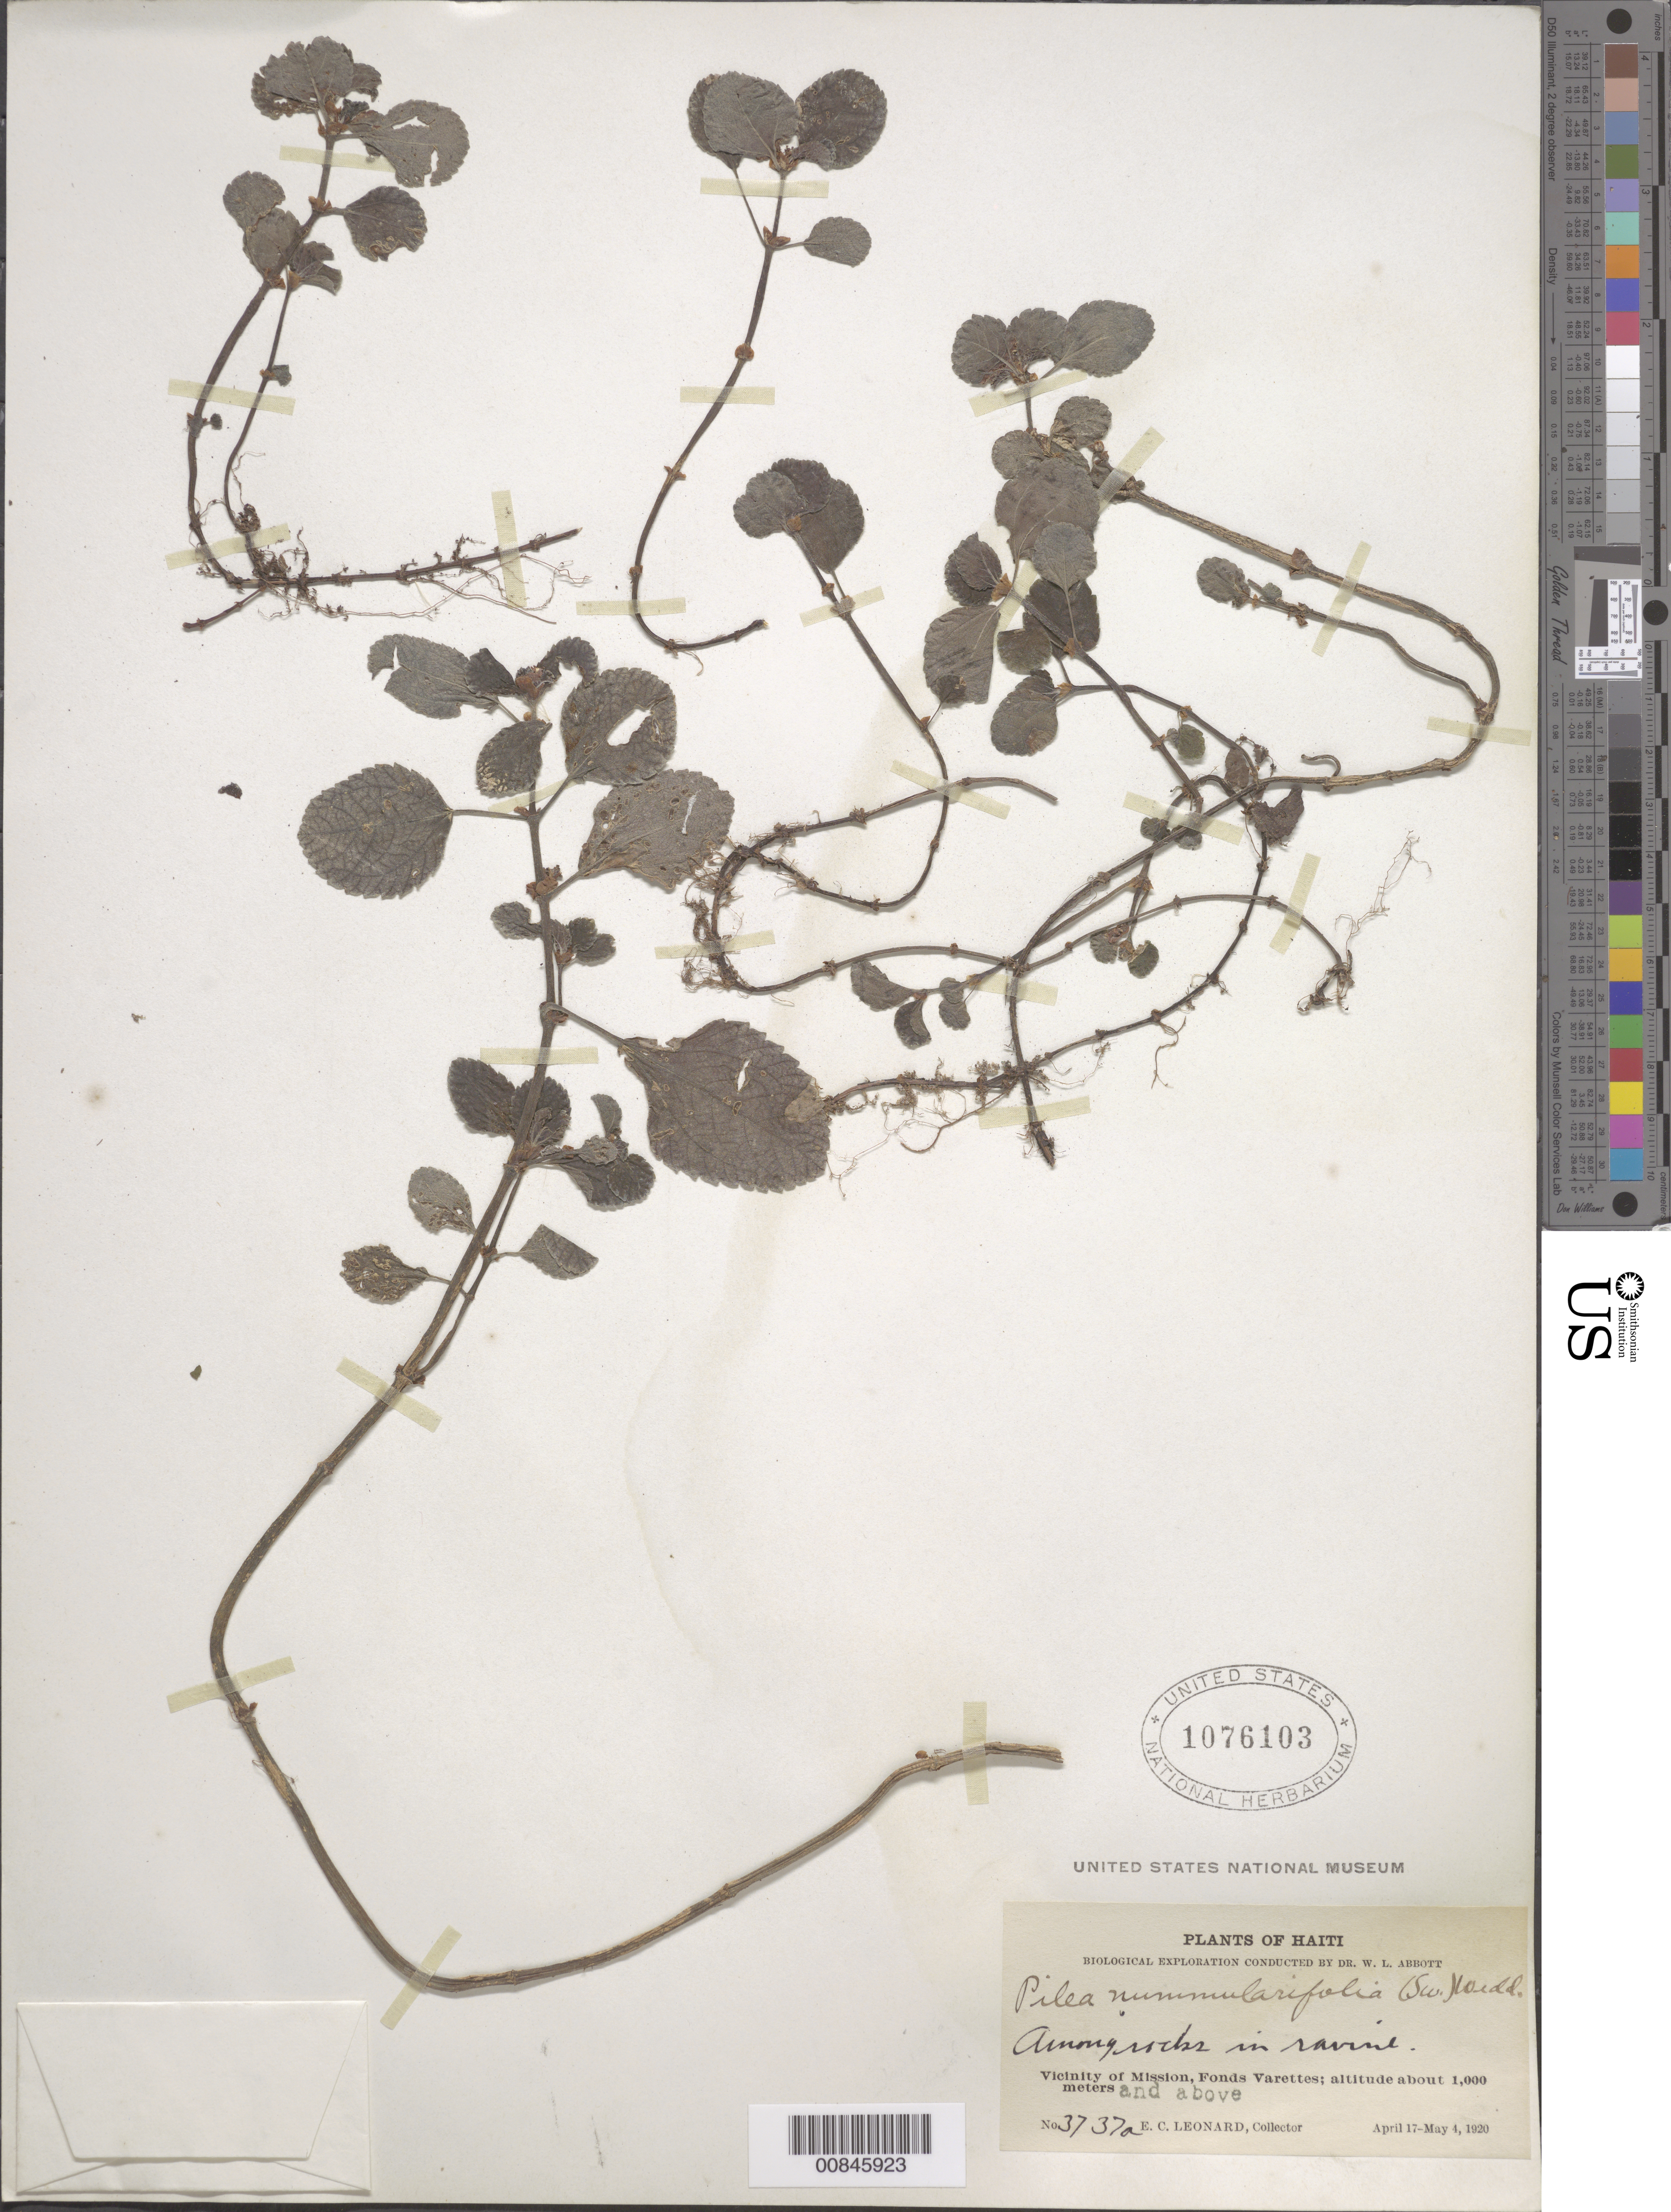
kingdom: Plantae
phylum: Tracheophyta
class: Magnoliopsida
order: Rosales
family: Urticaceae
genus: Pilea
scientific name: Pilea nummularifolia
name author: (Sw.) Wedd.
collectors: E. C. Leonard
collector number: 3737a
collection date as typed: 17 Apr 1920 to 04 May 1920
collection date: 1920-04-17/1920-05-04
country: Haiti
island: Hispaniola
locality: Vicinity of Mission, Fonds Varettes.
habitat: Among rocks in ravine.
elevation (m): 1000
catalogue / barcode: US 1076103